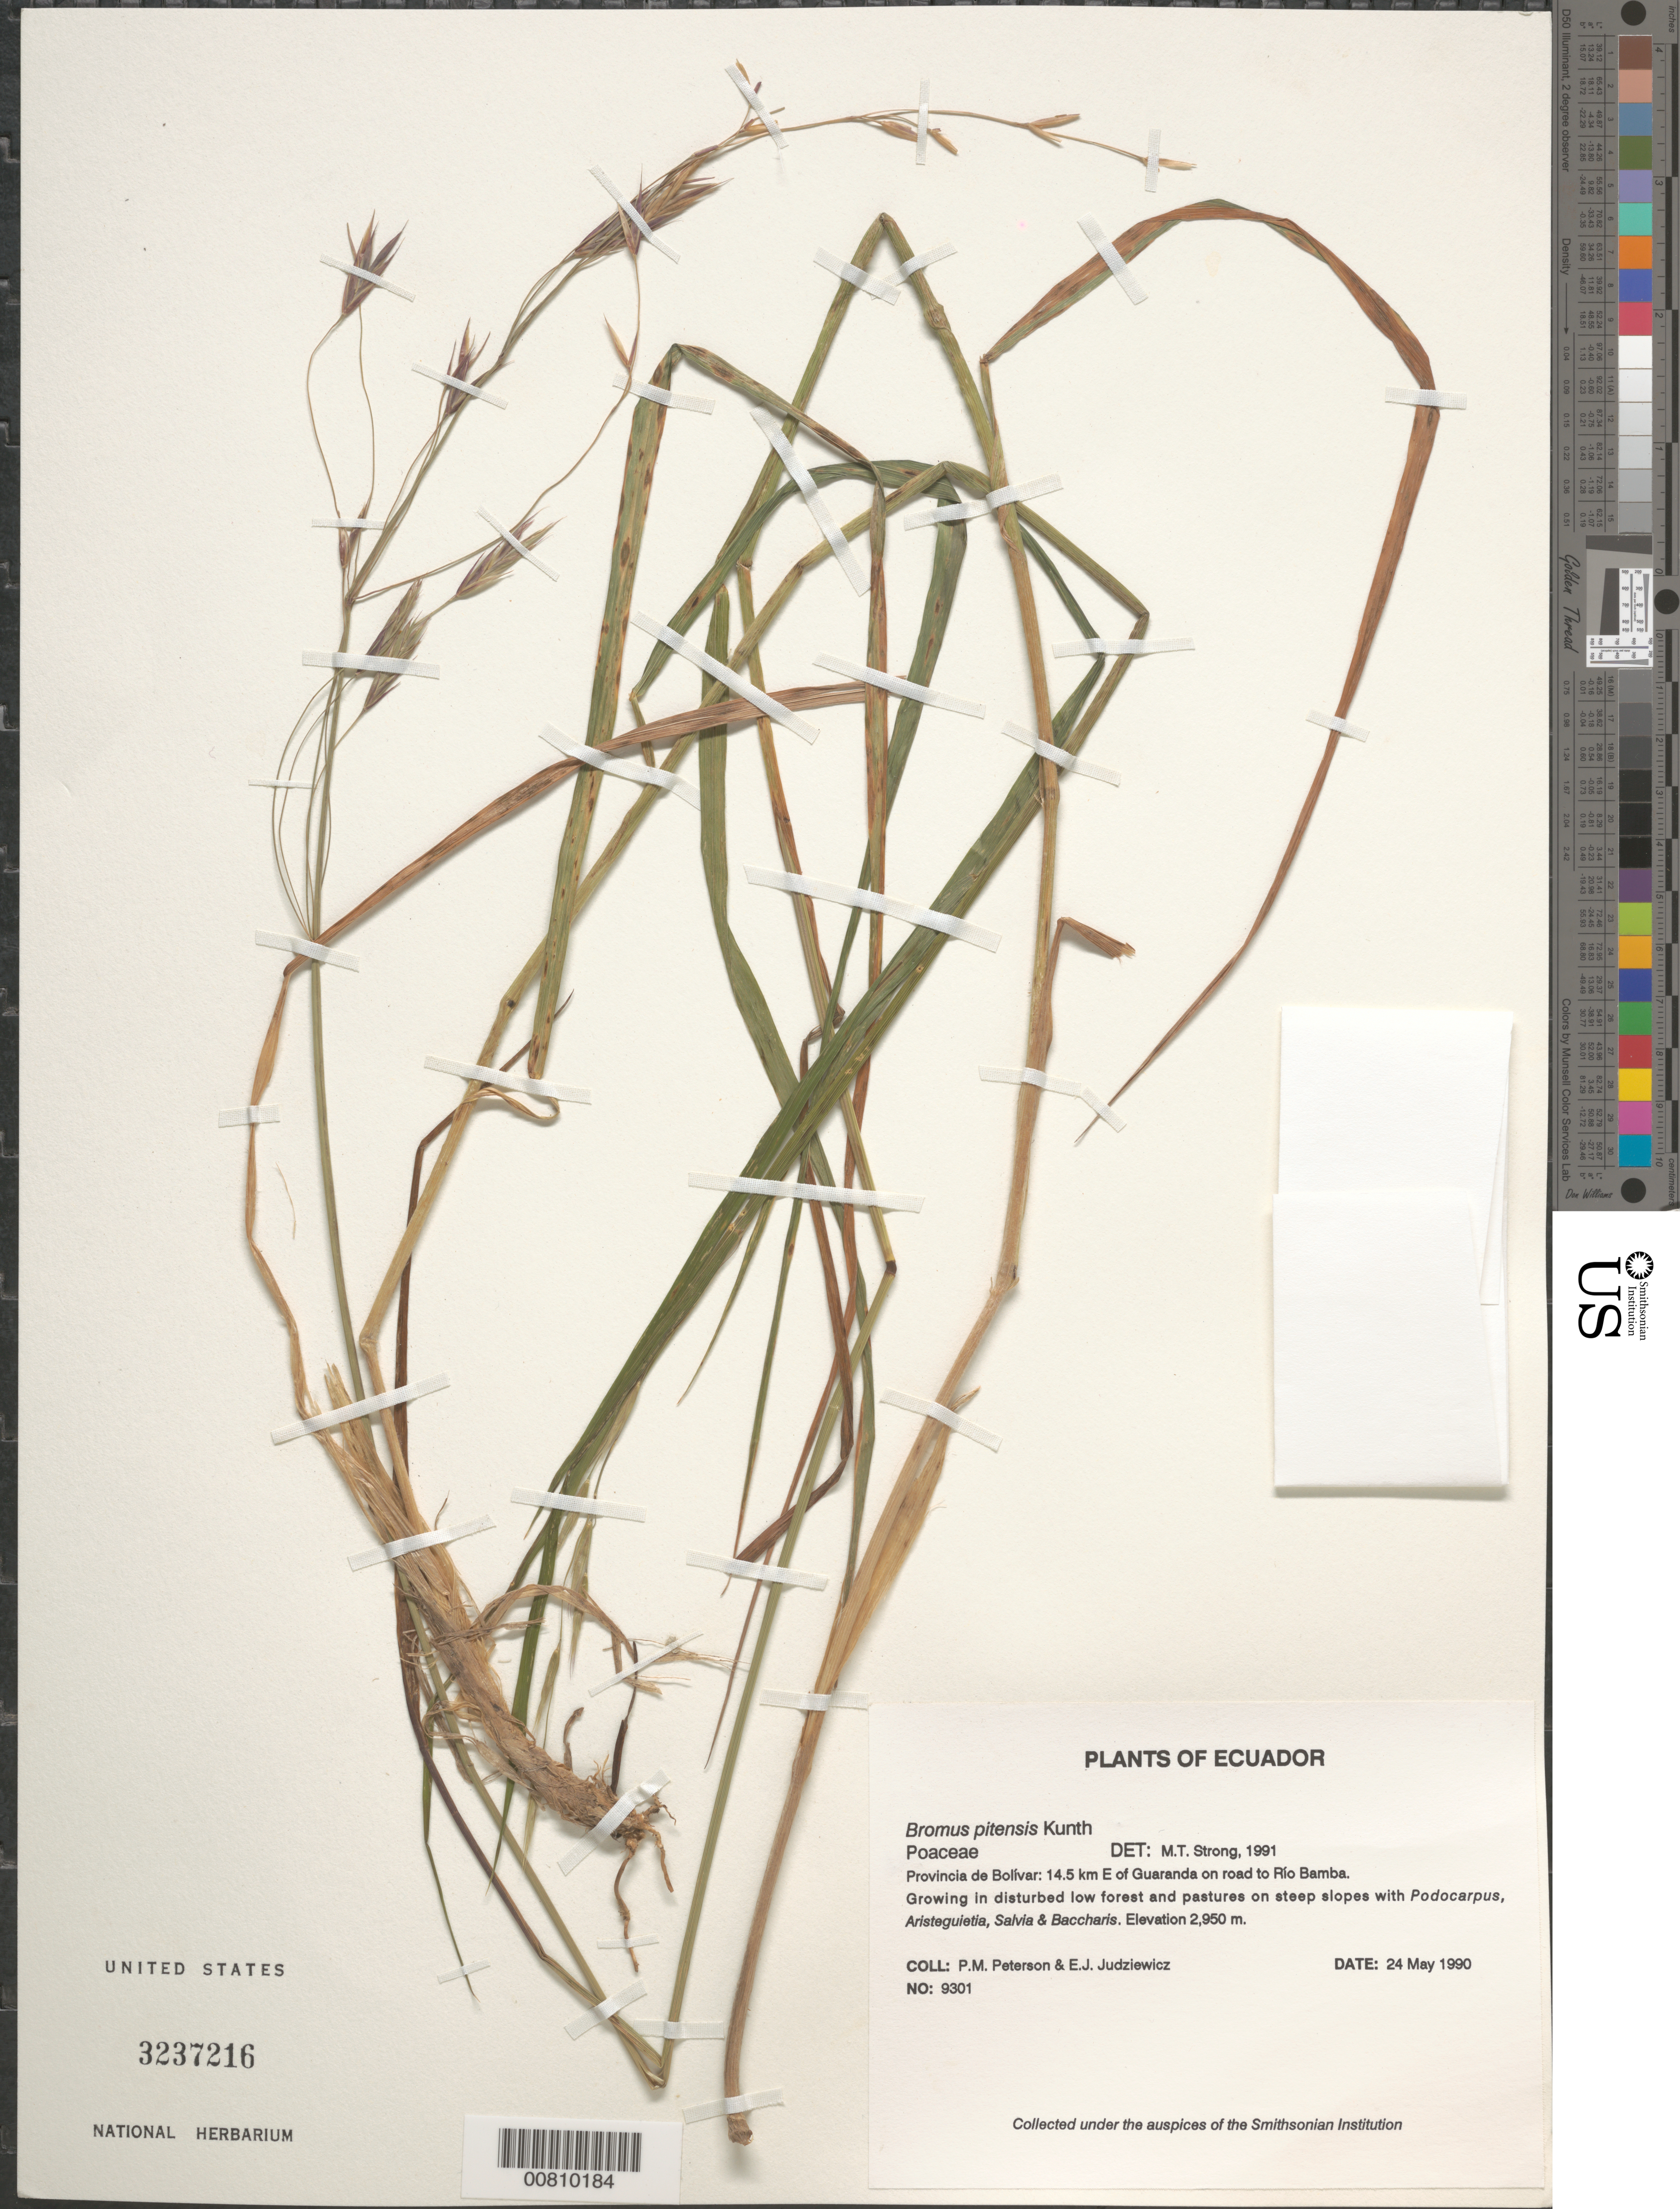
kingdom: Plantae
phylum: Tracheophyta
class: Liliopsida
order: Poales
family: Poaceae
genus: Bromus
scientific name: Bromus pitensis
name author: Kunth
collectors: P. M. Peterson & E. J. Judziewicz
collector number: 09301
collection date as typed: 24 May 1990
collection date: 1990-05-24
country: Ecuador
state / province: Bolivar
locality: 14.5 km E of Guaranda on road to Río Bamba.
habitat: Growing in disturbed low forest and pastures on steep slopes with Podocarpus, Aristeguietia, Salvia & Baccharis.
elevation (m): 2950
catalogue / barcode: US 3237216